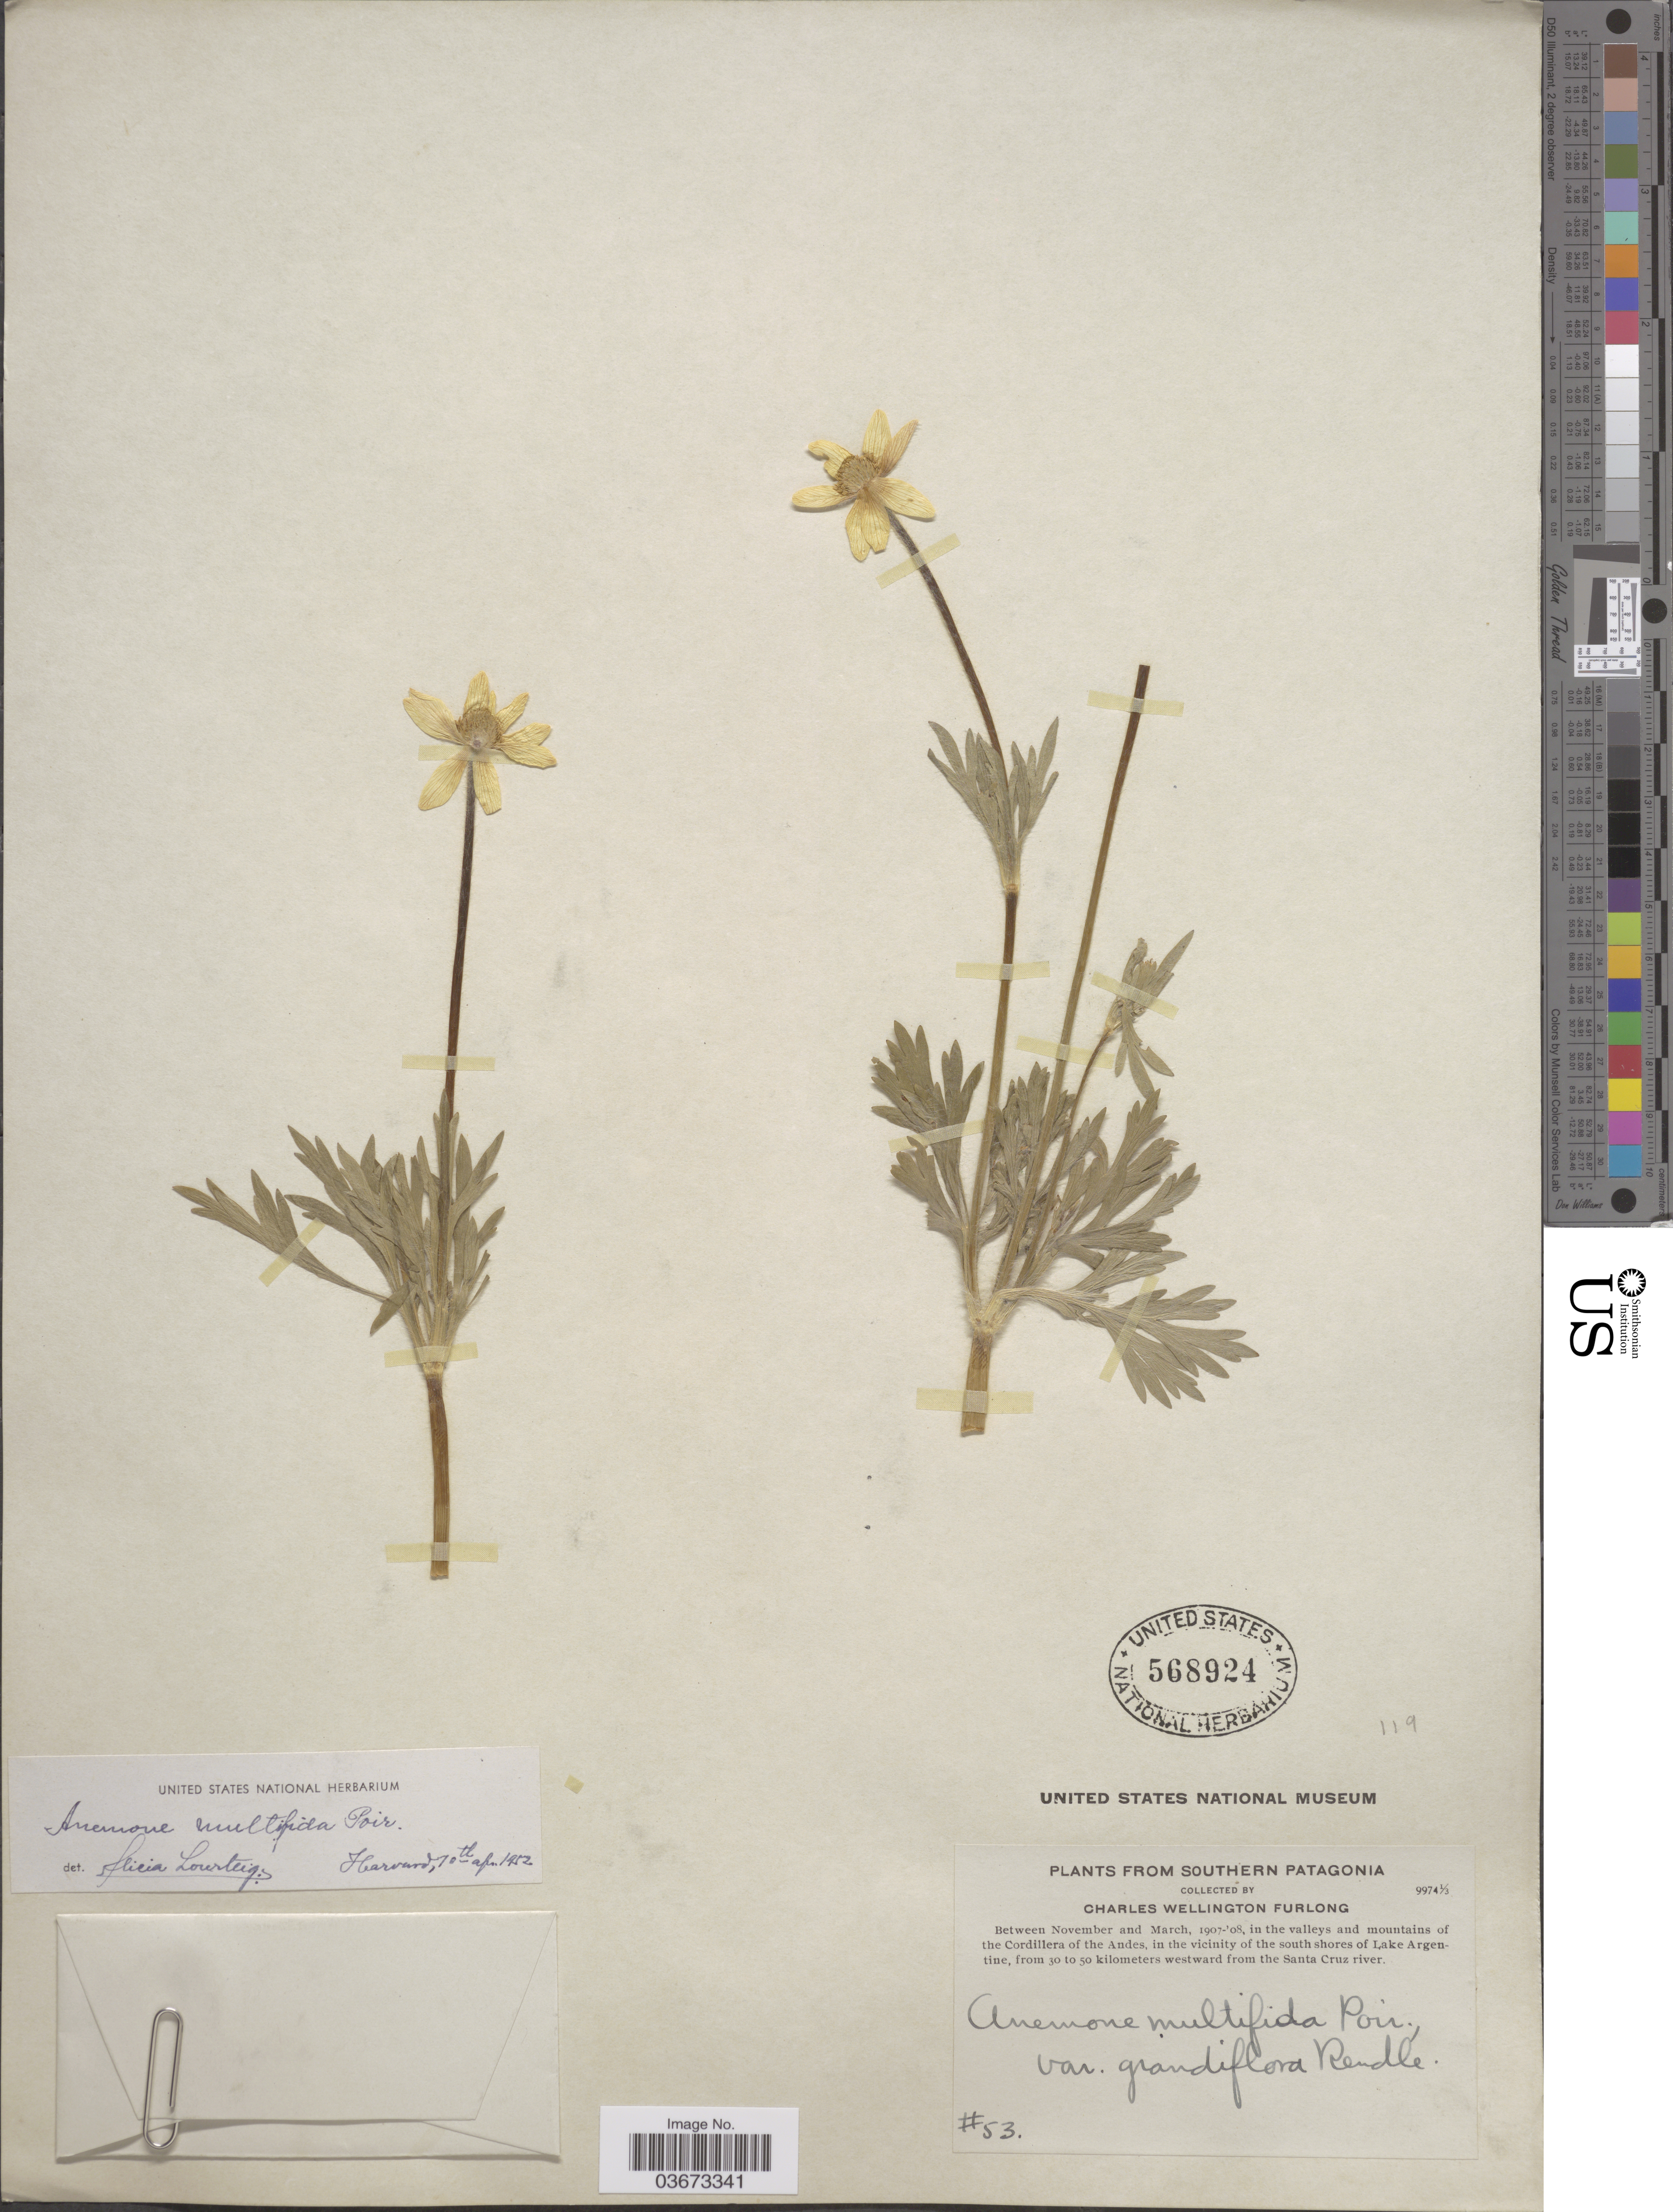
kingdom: Plantae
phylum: Tracheophyta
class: Magnoliopsida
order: Ranunculales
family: Ranunculaceae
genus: Anemone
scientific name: Anemone multifida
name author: Poir.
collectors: C. Furlong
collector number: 53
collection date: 1907-11/1908-03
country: Argentina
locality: Southern Patagonia. In the valleys and mountains of the Cordillera of the Andes, in the vicinity of the south shores of Lake Argentine, from 30 to 50 kilometers westward from the Santa Cruz river.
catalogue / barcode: US 568924